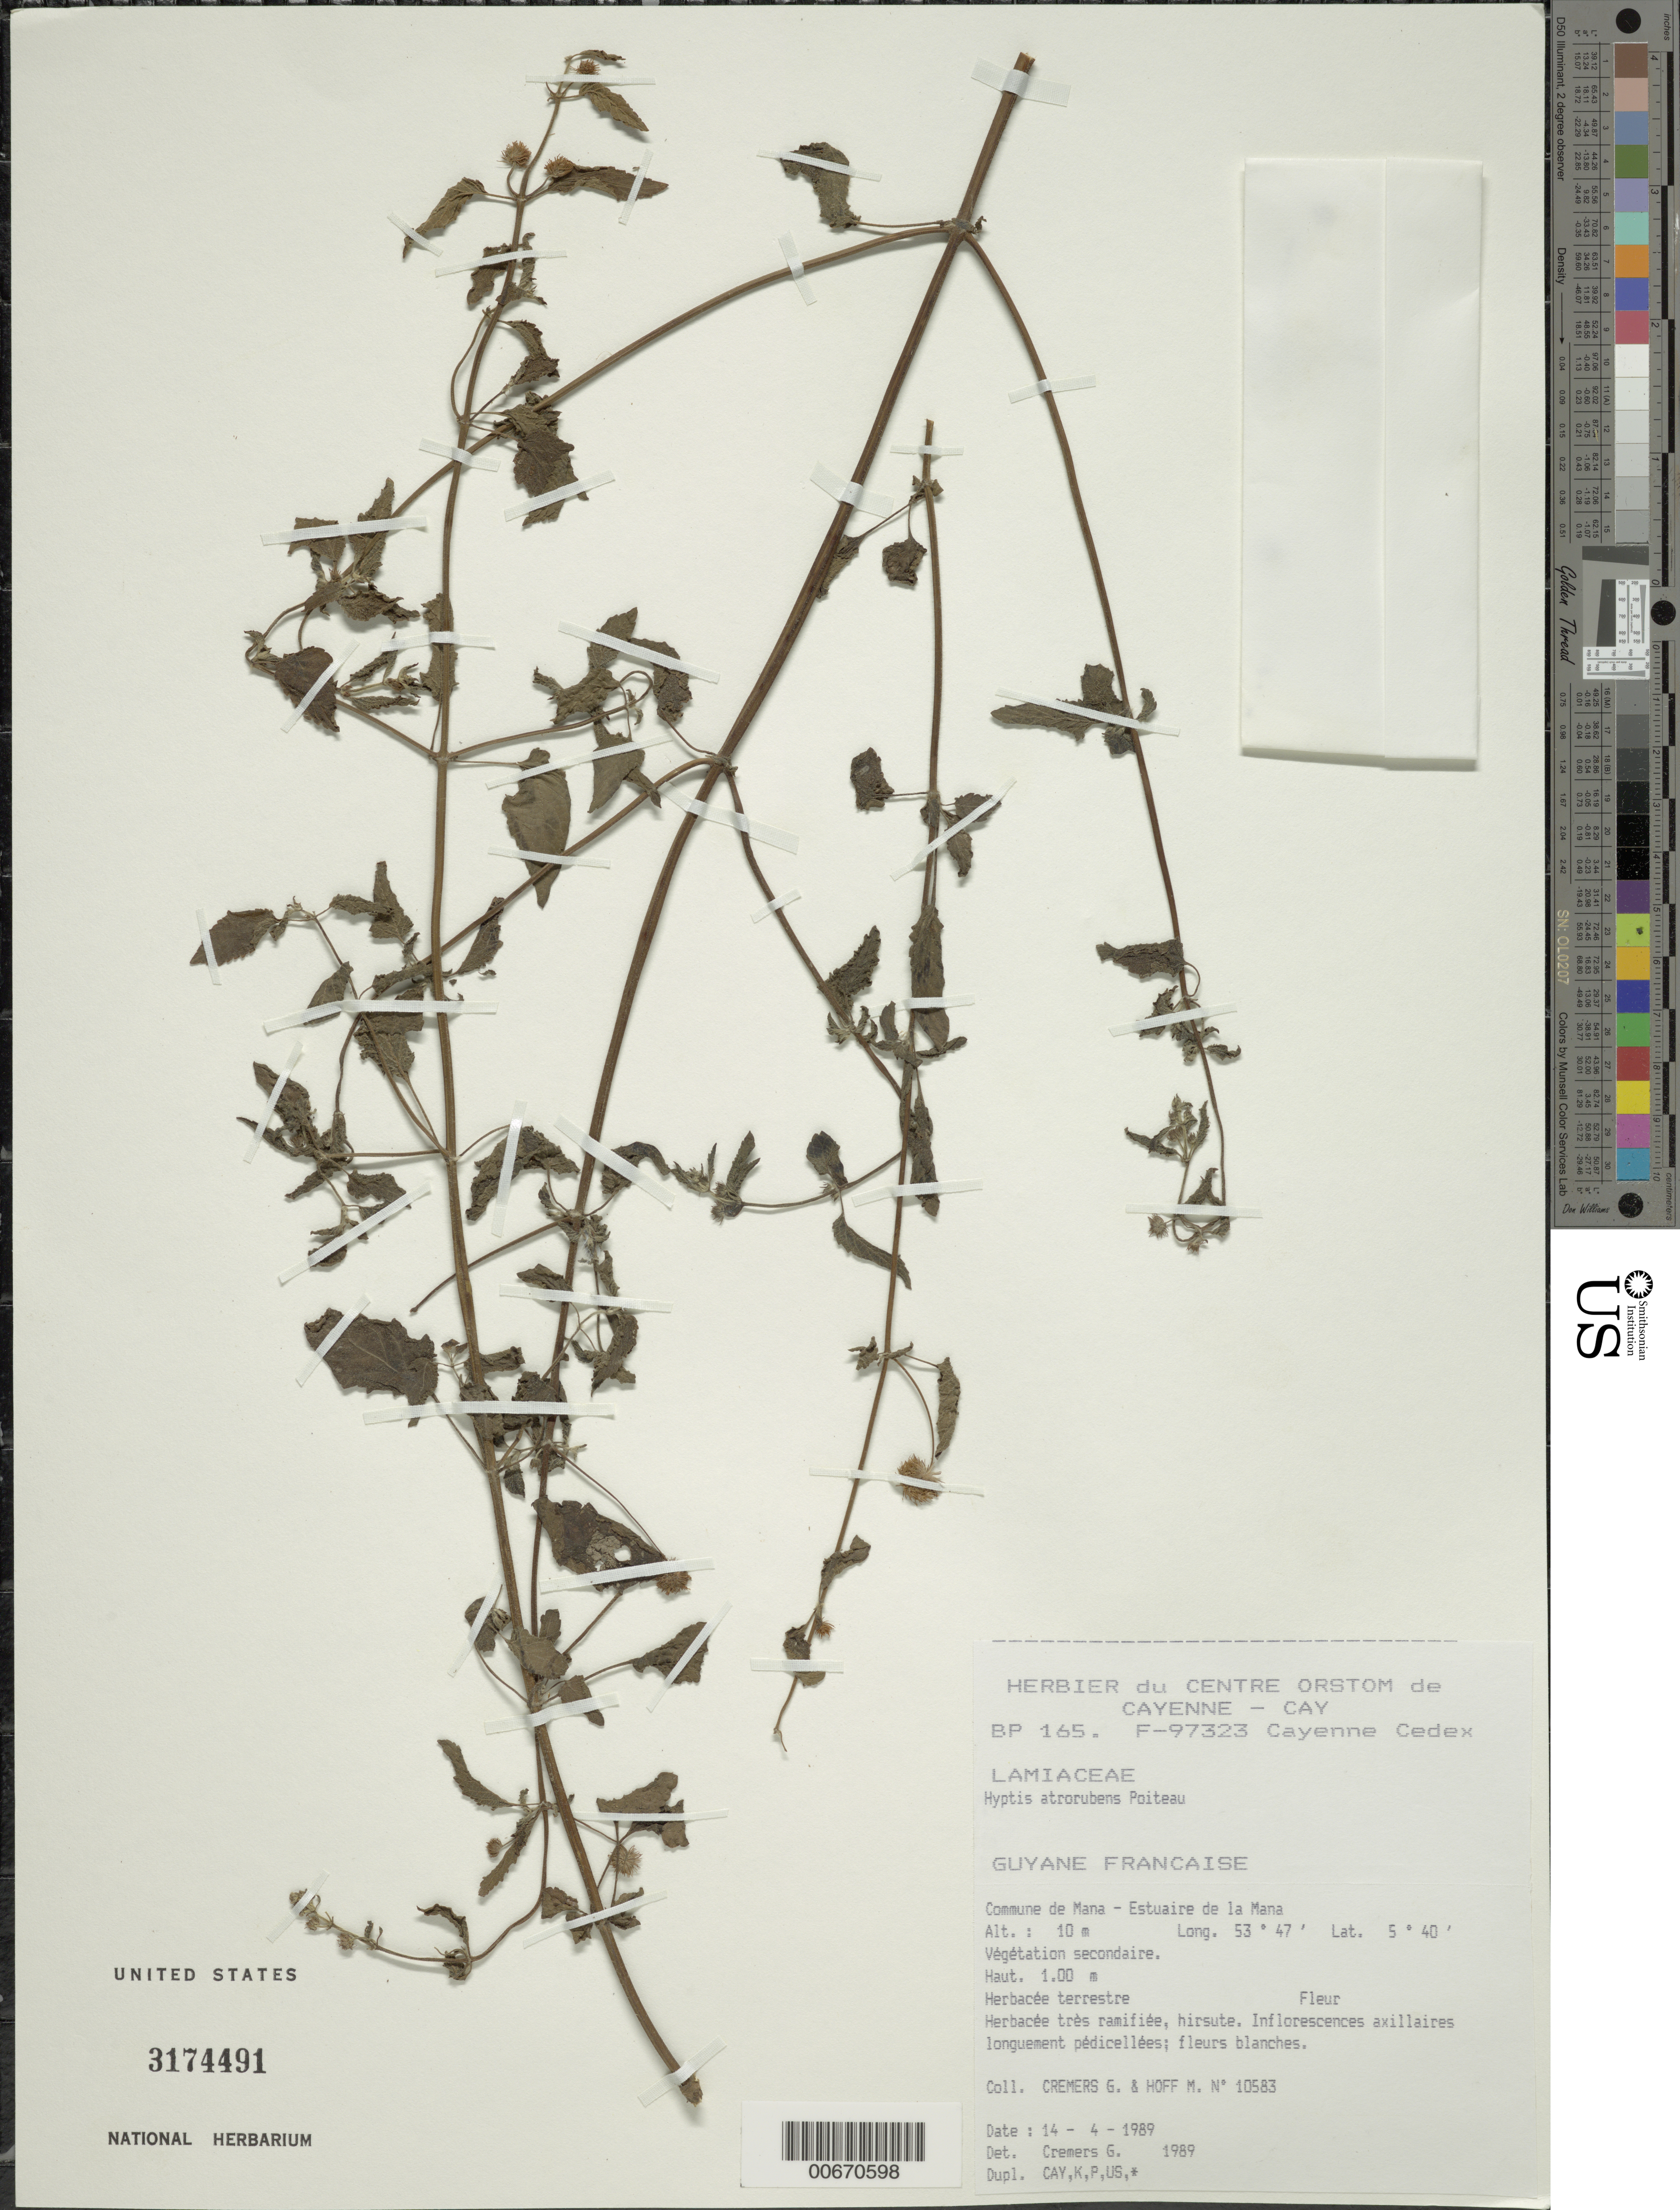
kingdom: Plantae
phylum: Tracheophyta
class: Magnoliopsida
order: Lamiales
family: Lamiaceae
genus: Hyptis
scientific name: Hyptis atrorubens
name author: Poit.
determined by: Cremers, Georges A.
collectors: G. Cremers & M. Hoff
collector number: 10583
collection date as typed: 14-Apr-89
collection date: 1989-04-14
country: French Guiana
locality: Commune de Mana, Estuaire de la Mana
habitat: Secondary vegetation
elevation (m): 10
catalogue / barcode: US 3174491